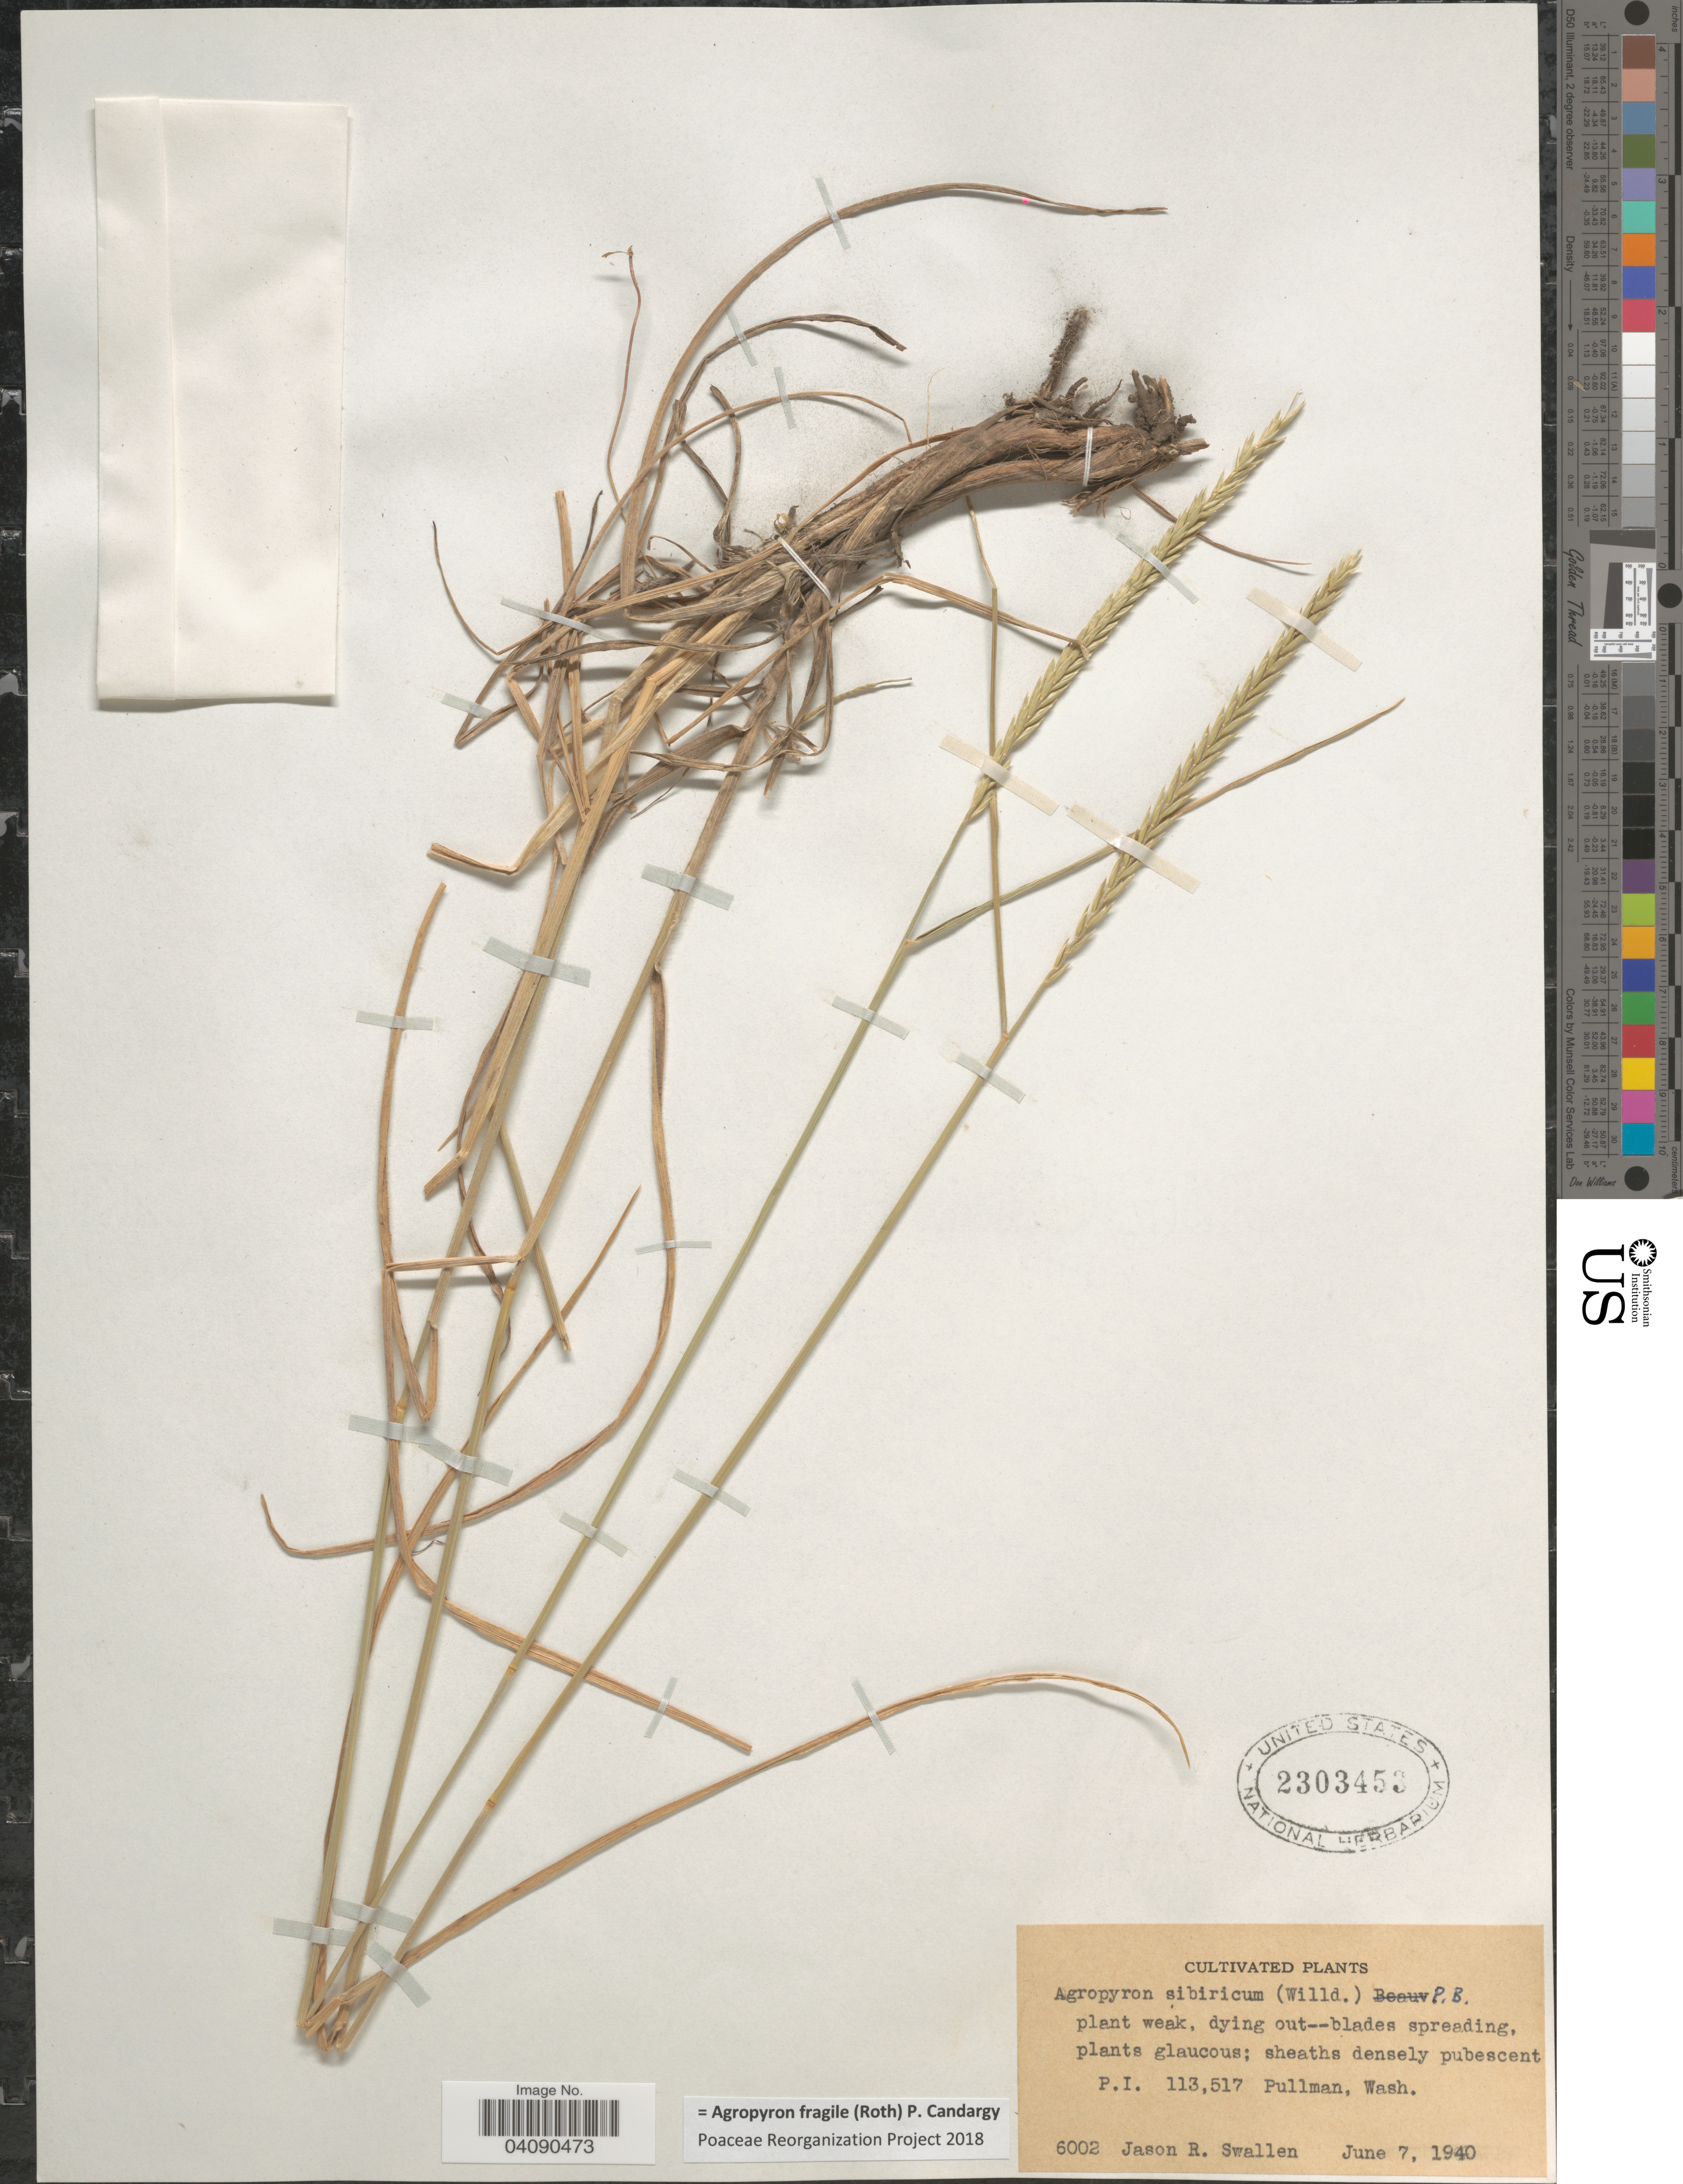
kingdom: Plantae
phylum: Tracheophyta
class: Liliopsida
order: Poales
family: Poaceae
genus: Agropyron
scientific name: Agropyron fragile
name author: (Roth) Candargy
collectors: J. R. Swallen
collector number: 6002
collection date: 1940-06-07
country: United States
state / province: Washington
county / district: Whitman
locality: Pullman.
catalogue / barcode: US 2303453